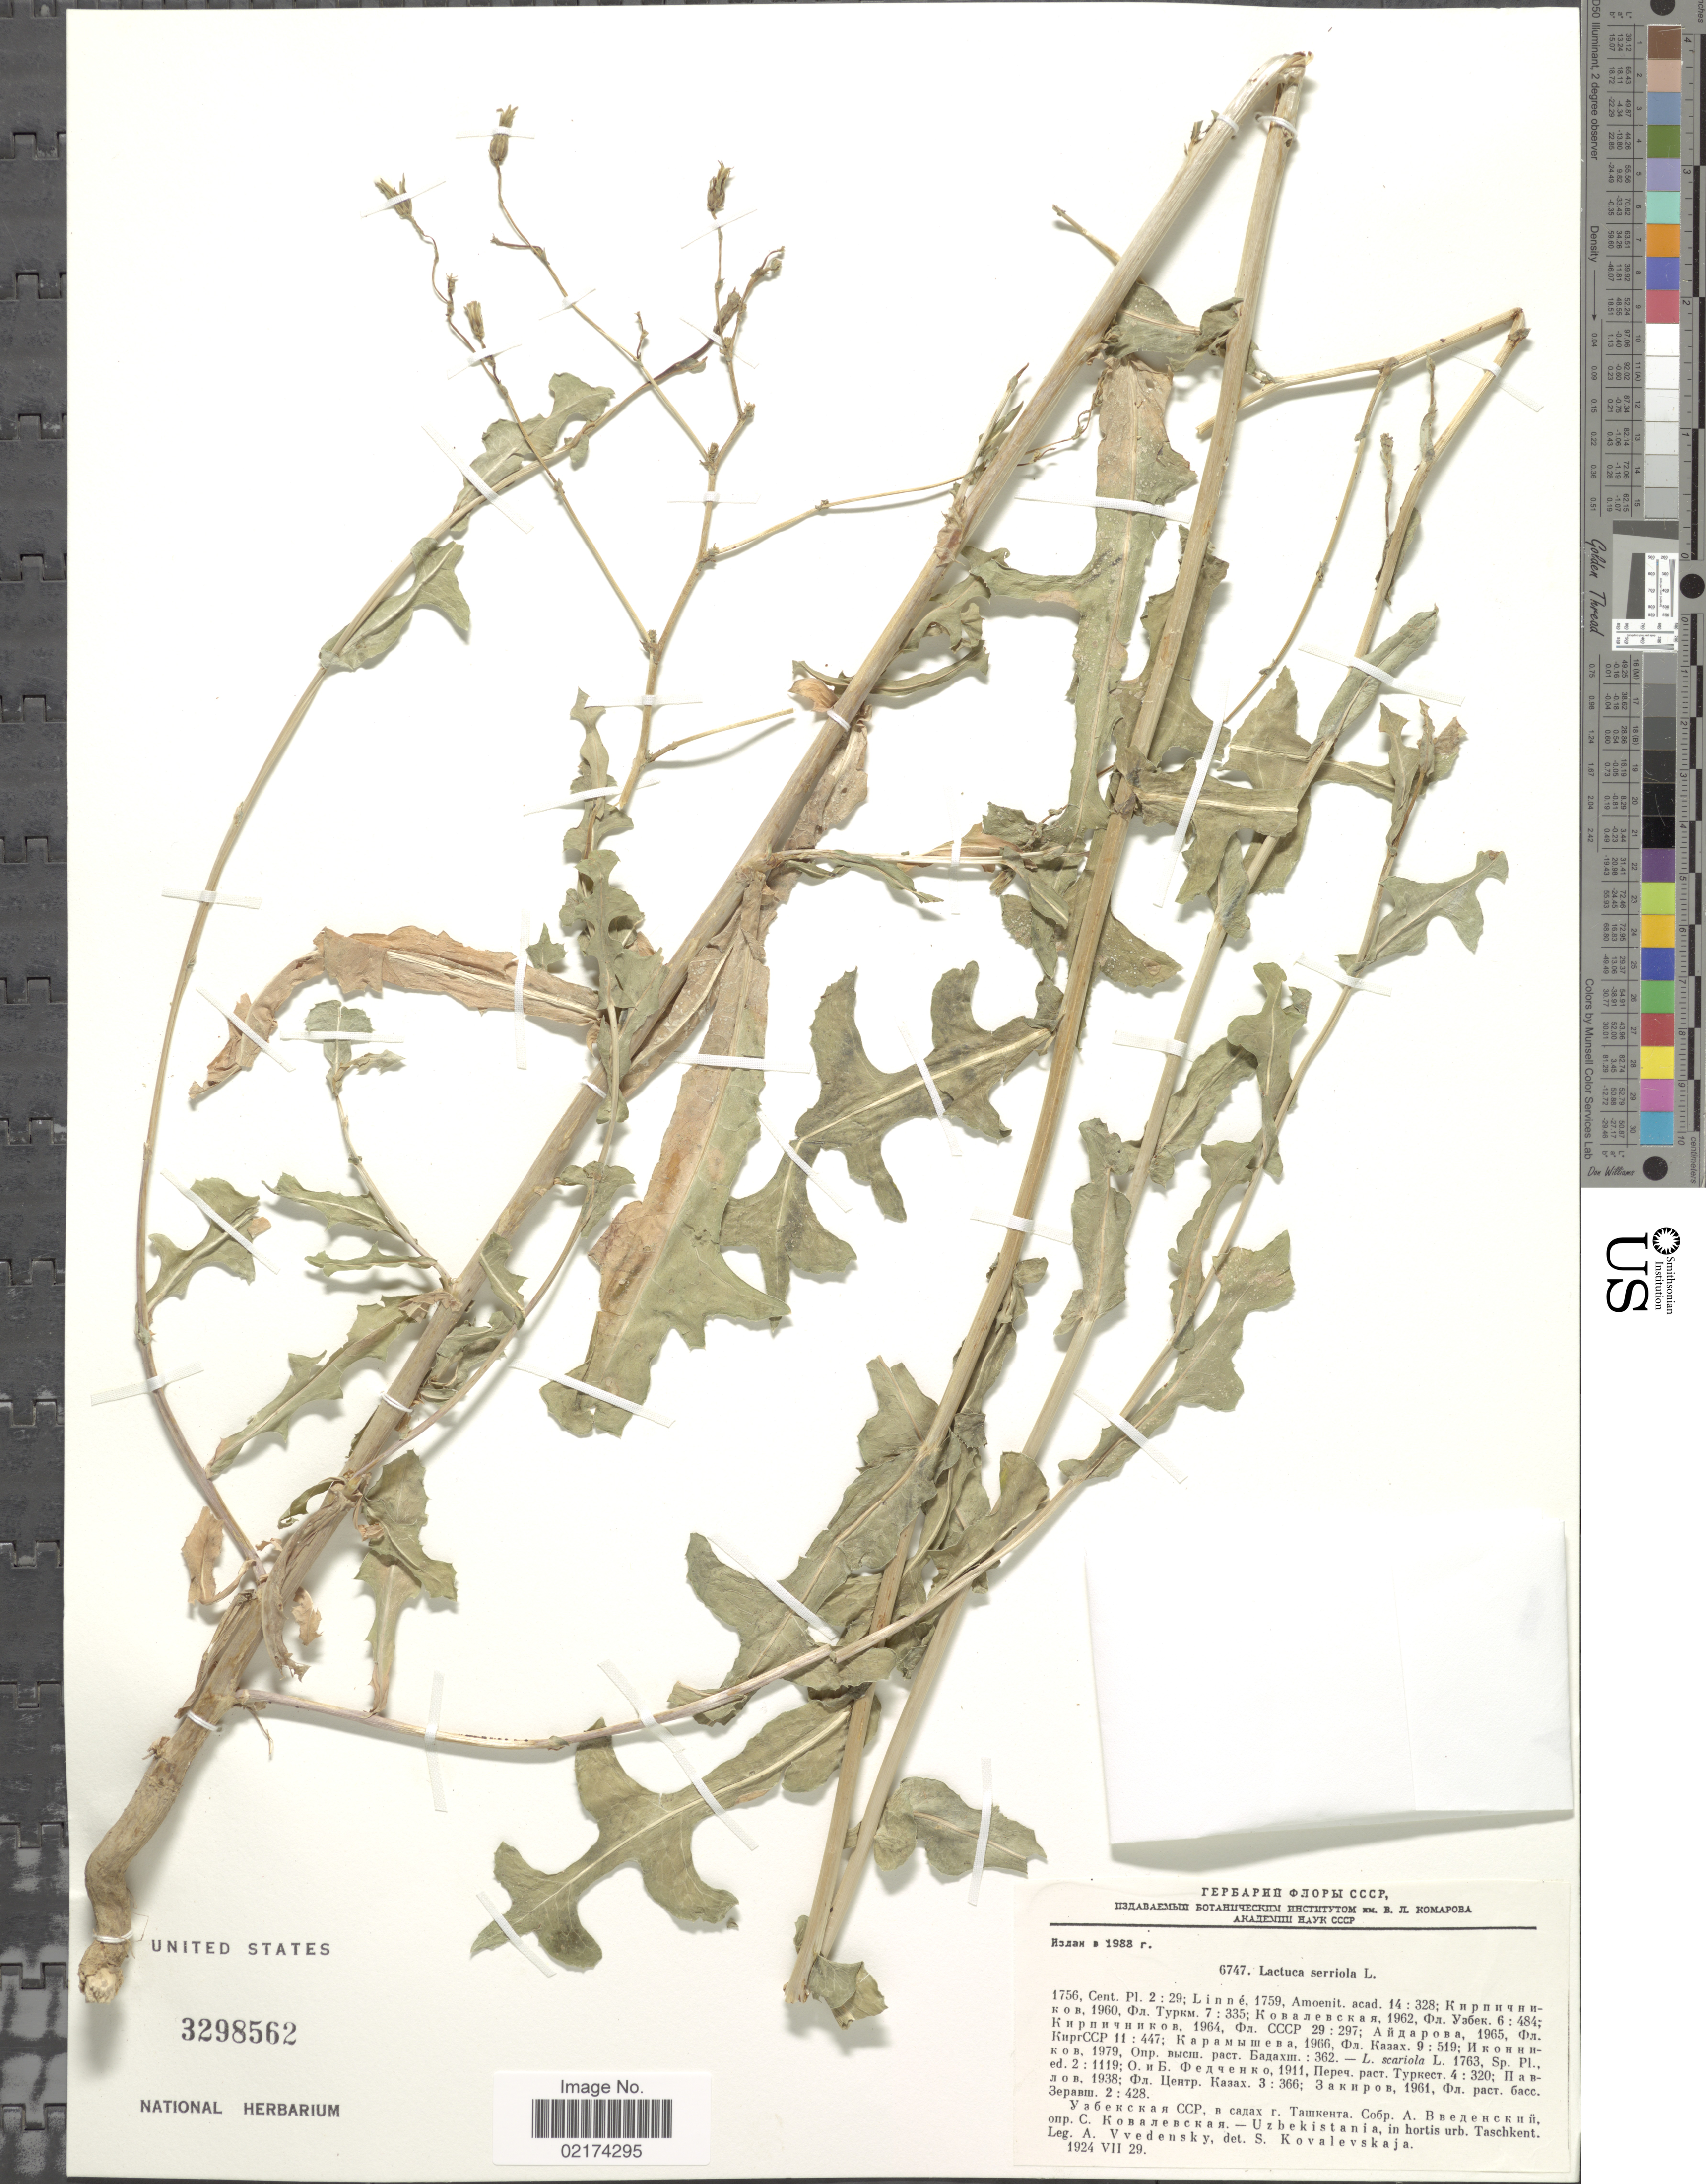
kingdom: Plantae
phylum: Tracheophyta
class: Magnoliopsida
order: Asterales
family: Asteraceae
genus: Lactuca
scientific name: Lactuca serriola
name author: L.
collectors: A. Vvedensky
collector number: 6747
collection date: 1924-07-29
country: Uzbekistan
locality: Uzbekistania, in hortis urb. Taschkent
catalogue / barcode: US 3298562